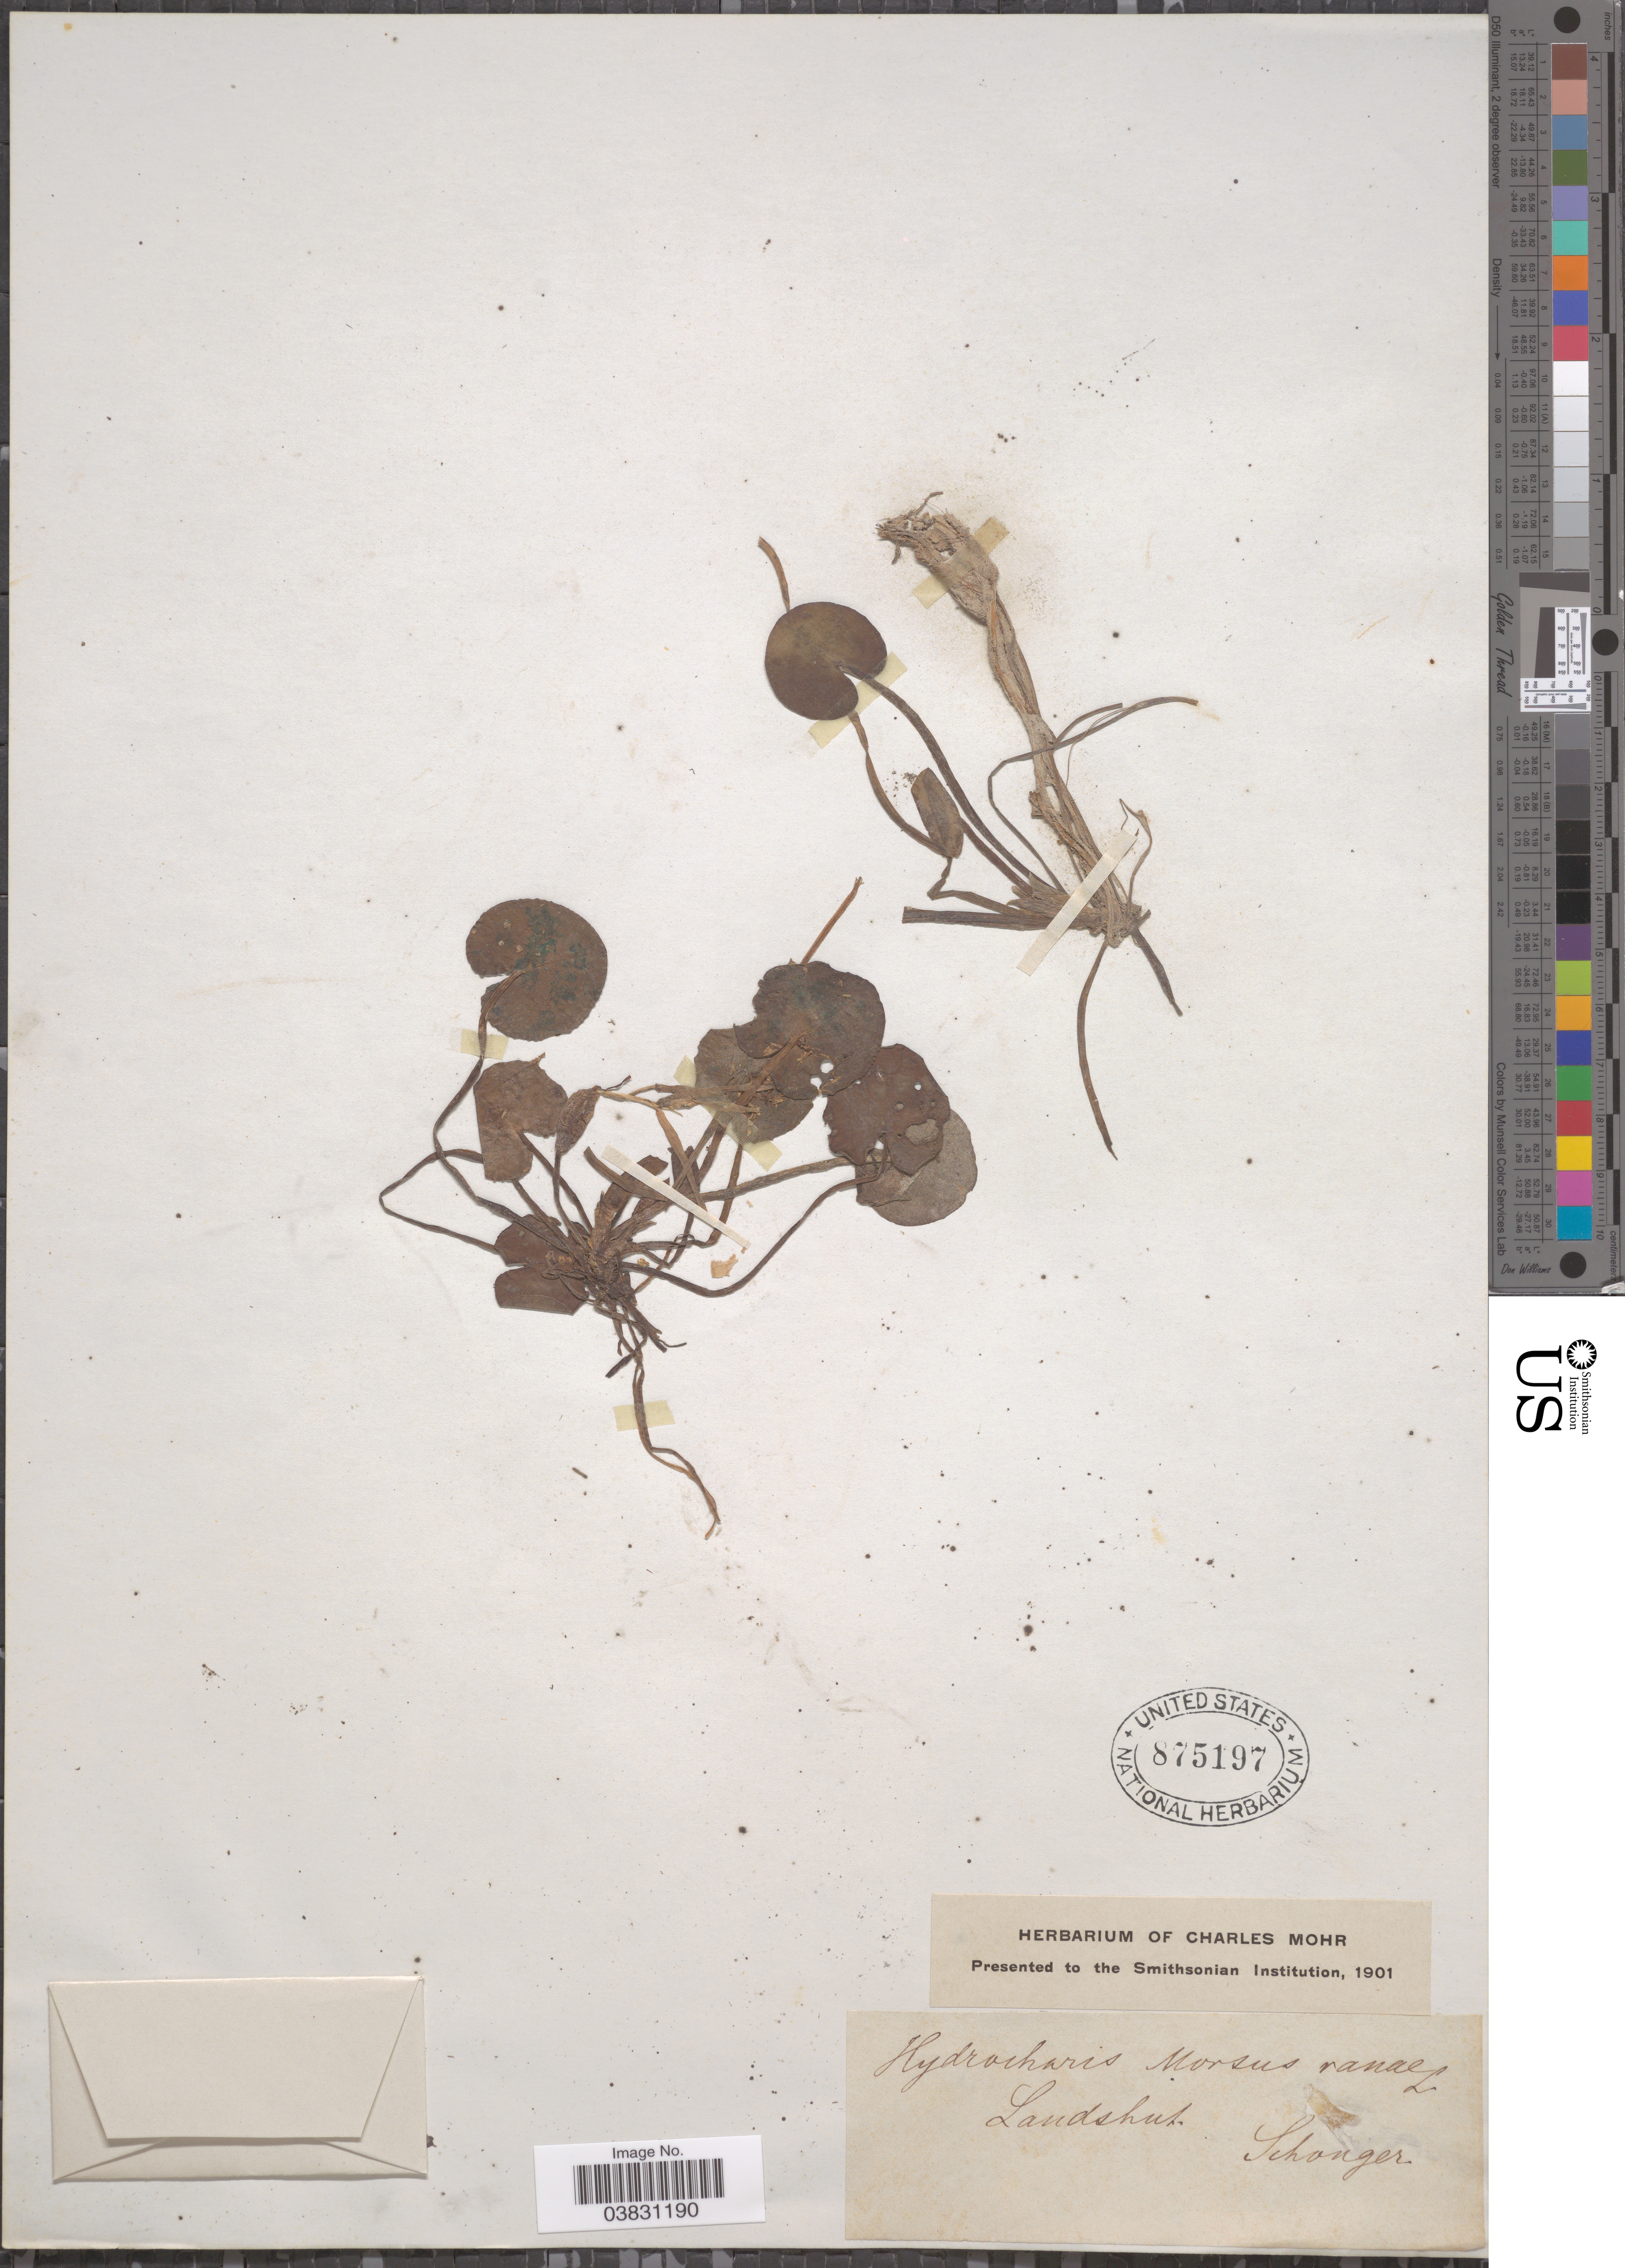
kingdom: Plantae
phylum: Tracheophyta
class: Liliopsida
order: Alismatales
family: Hydrocharitaceae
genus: Hydrocharis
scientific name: Hydrocharis morsus-ranae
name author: L.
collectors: -. Schonger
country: Germany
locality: Landshut.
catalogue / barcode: US 875197